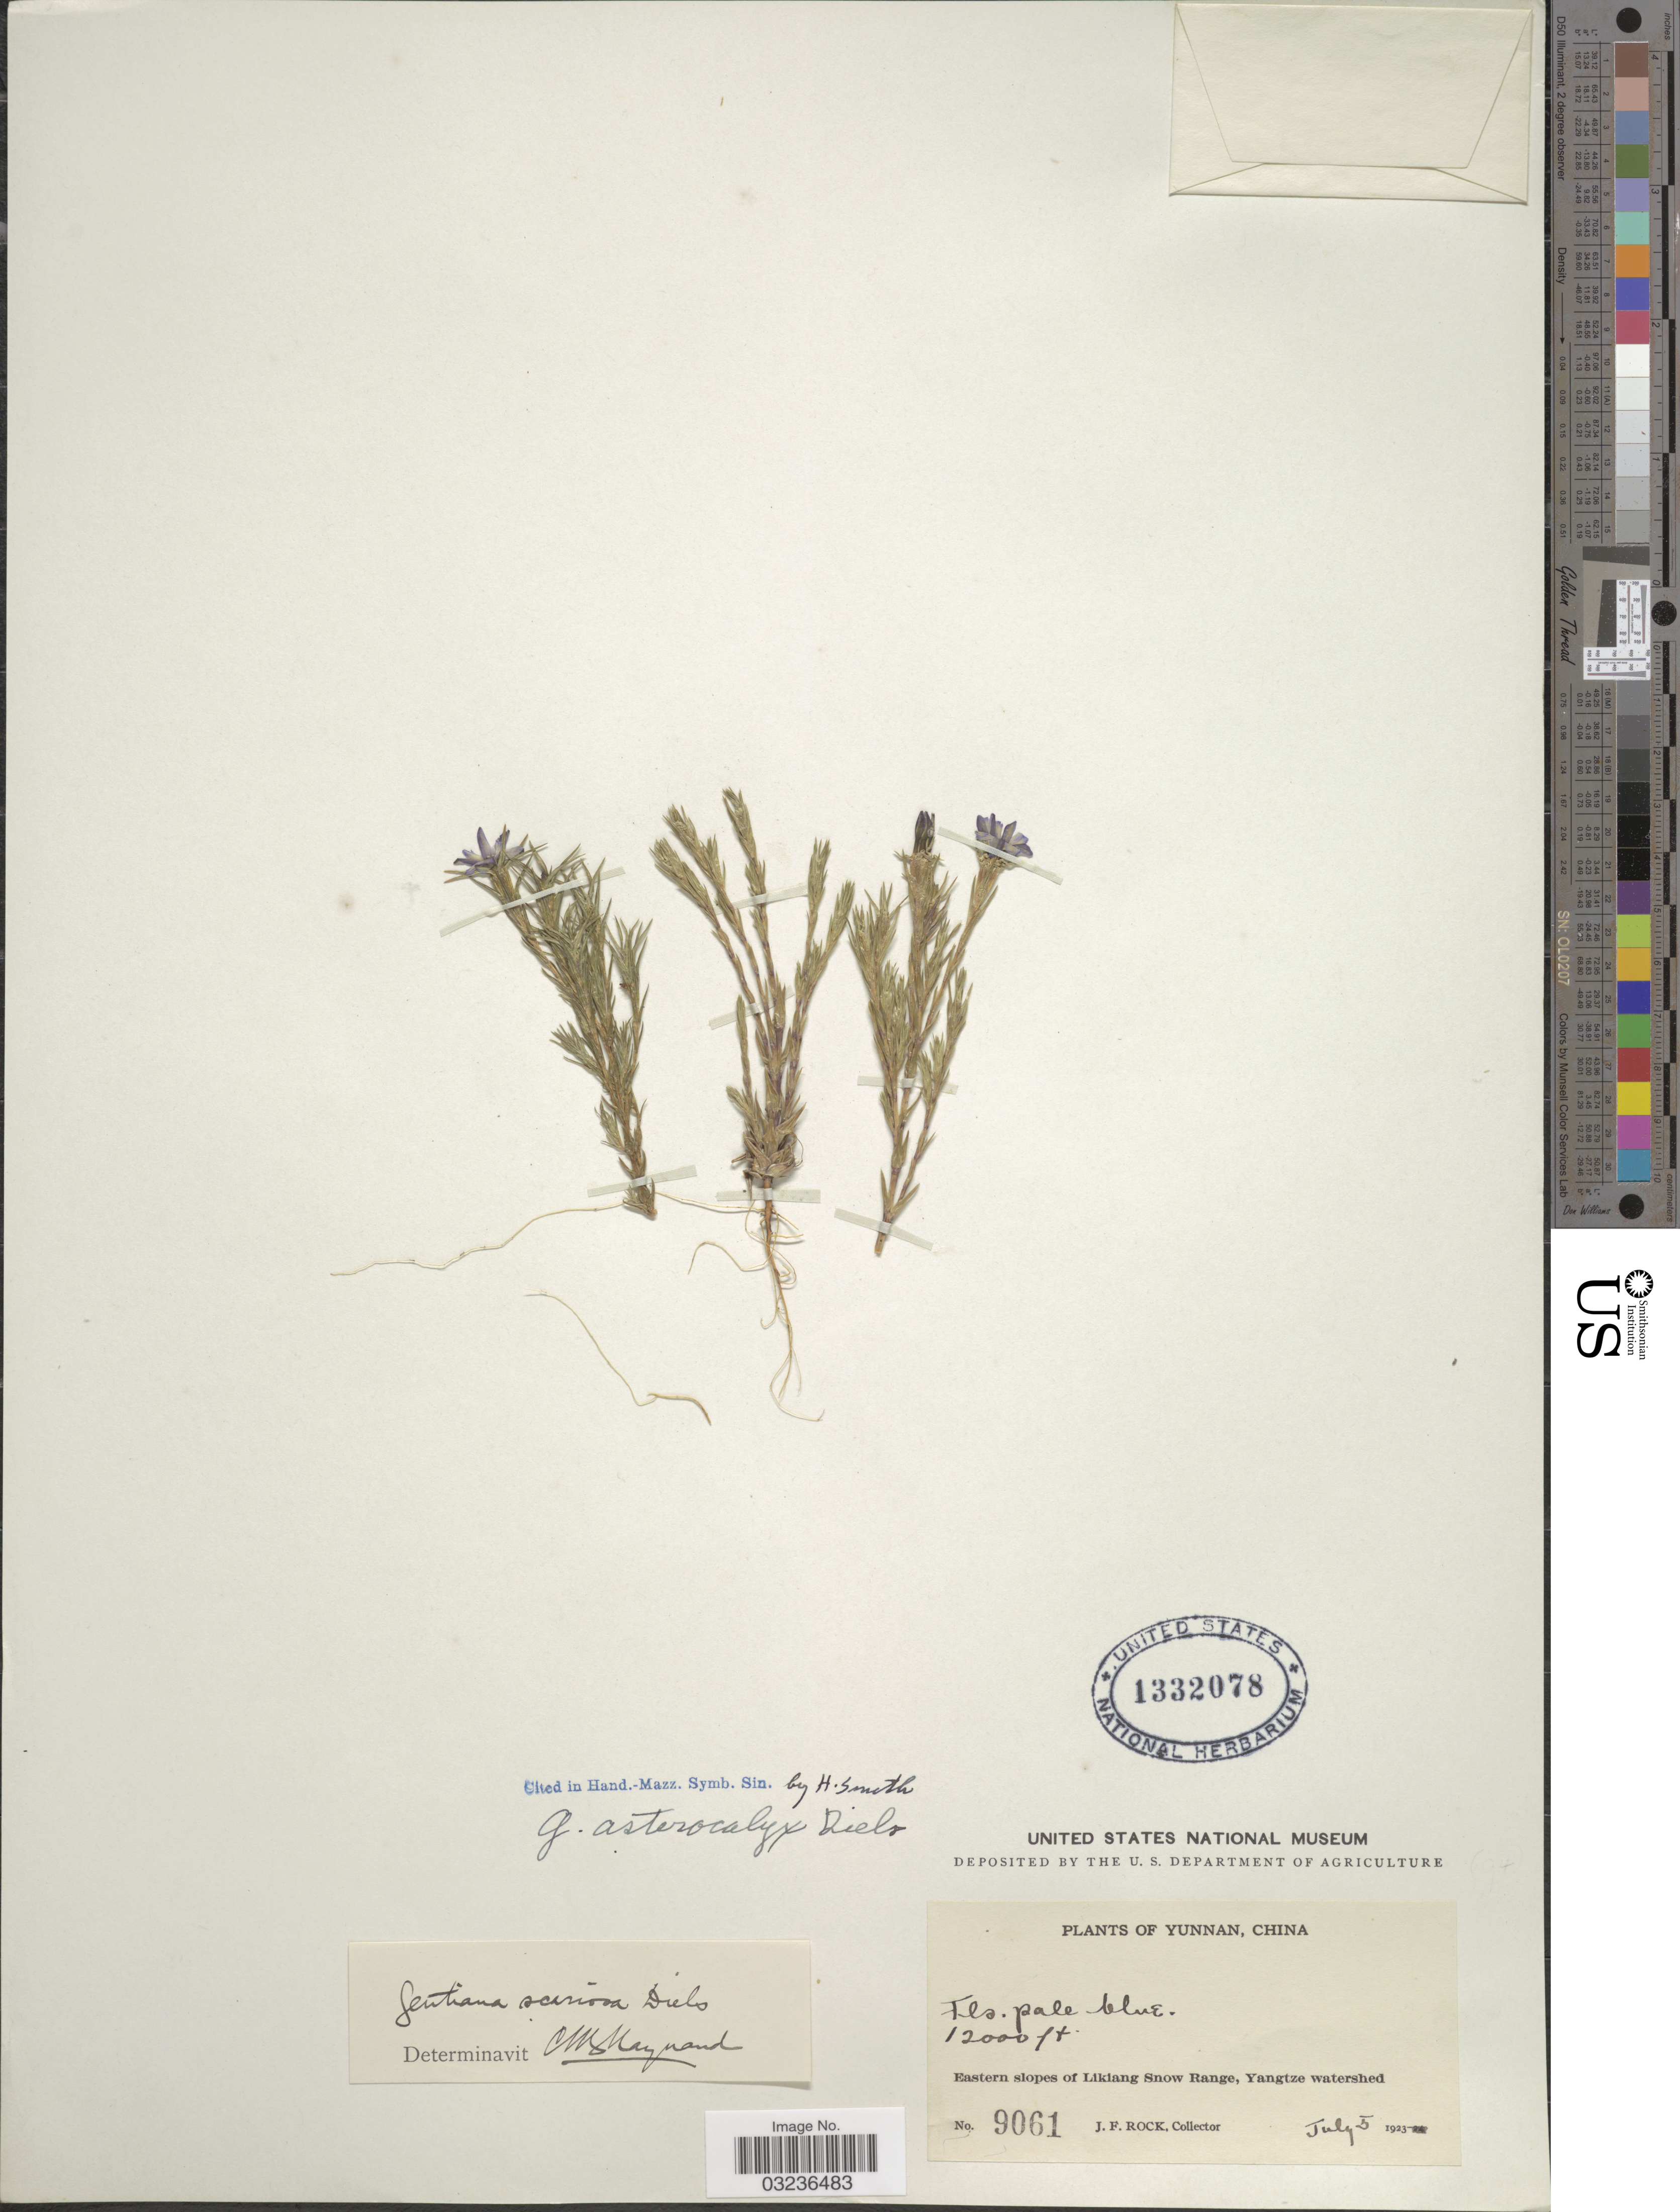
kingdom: Plantae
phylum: Tracheophyta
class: Magnoliopsida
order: Gentianales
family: Gentianaceae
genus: Gentiana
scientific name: Gentiana asterocalyx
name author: Diels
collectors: J. Rock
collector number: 9061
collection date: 1923-07-05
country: China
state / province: Yunnan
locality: Eastern slopes of Likiang Snow Range, Yangtze watershed.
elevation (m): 3658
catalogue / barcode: US 1332078